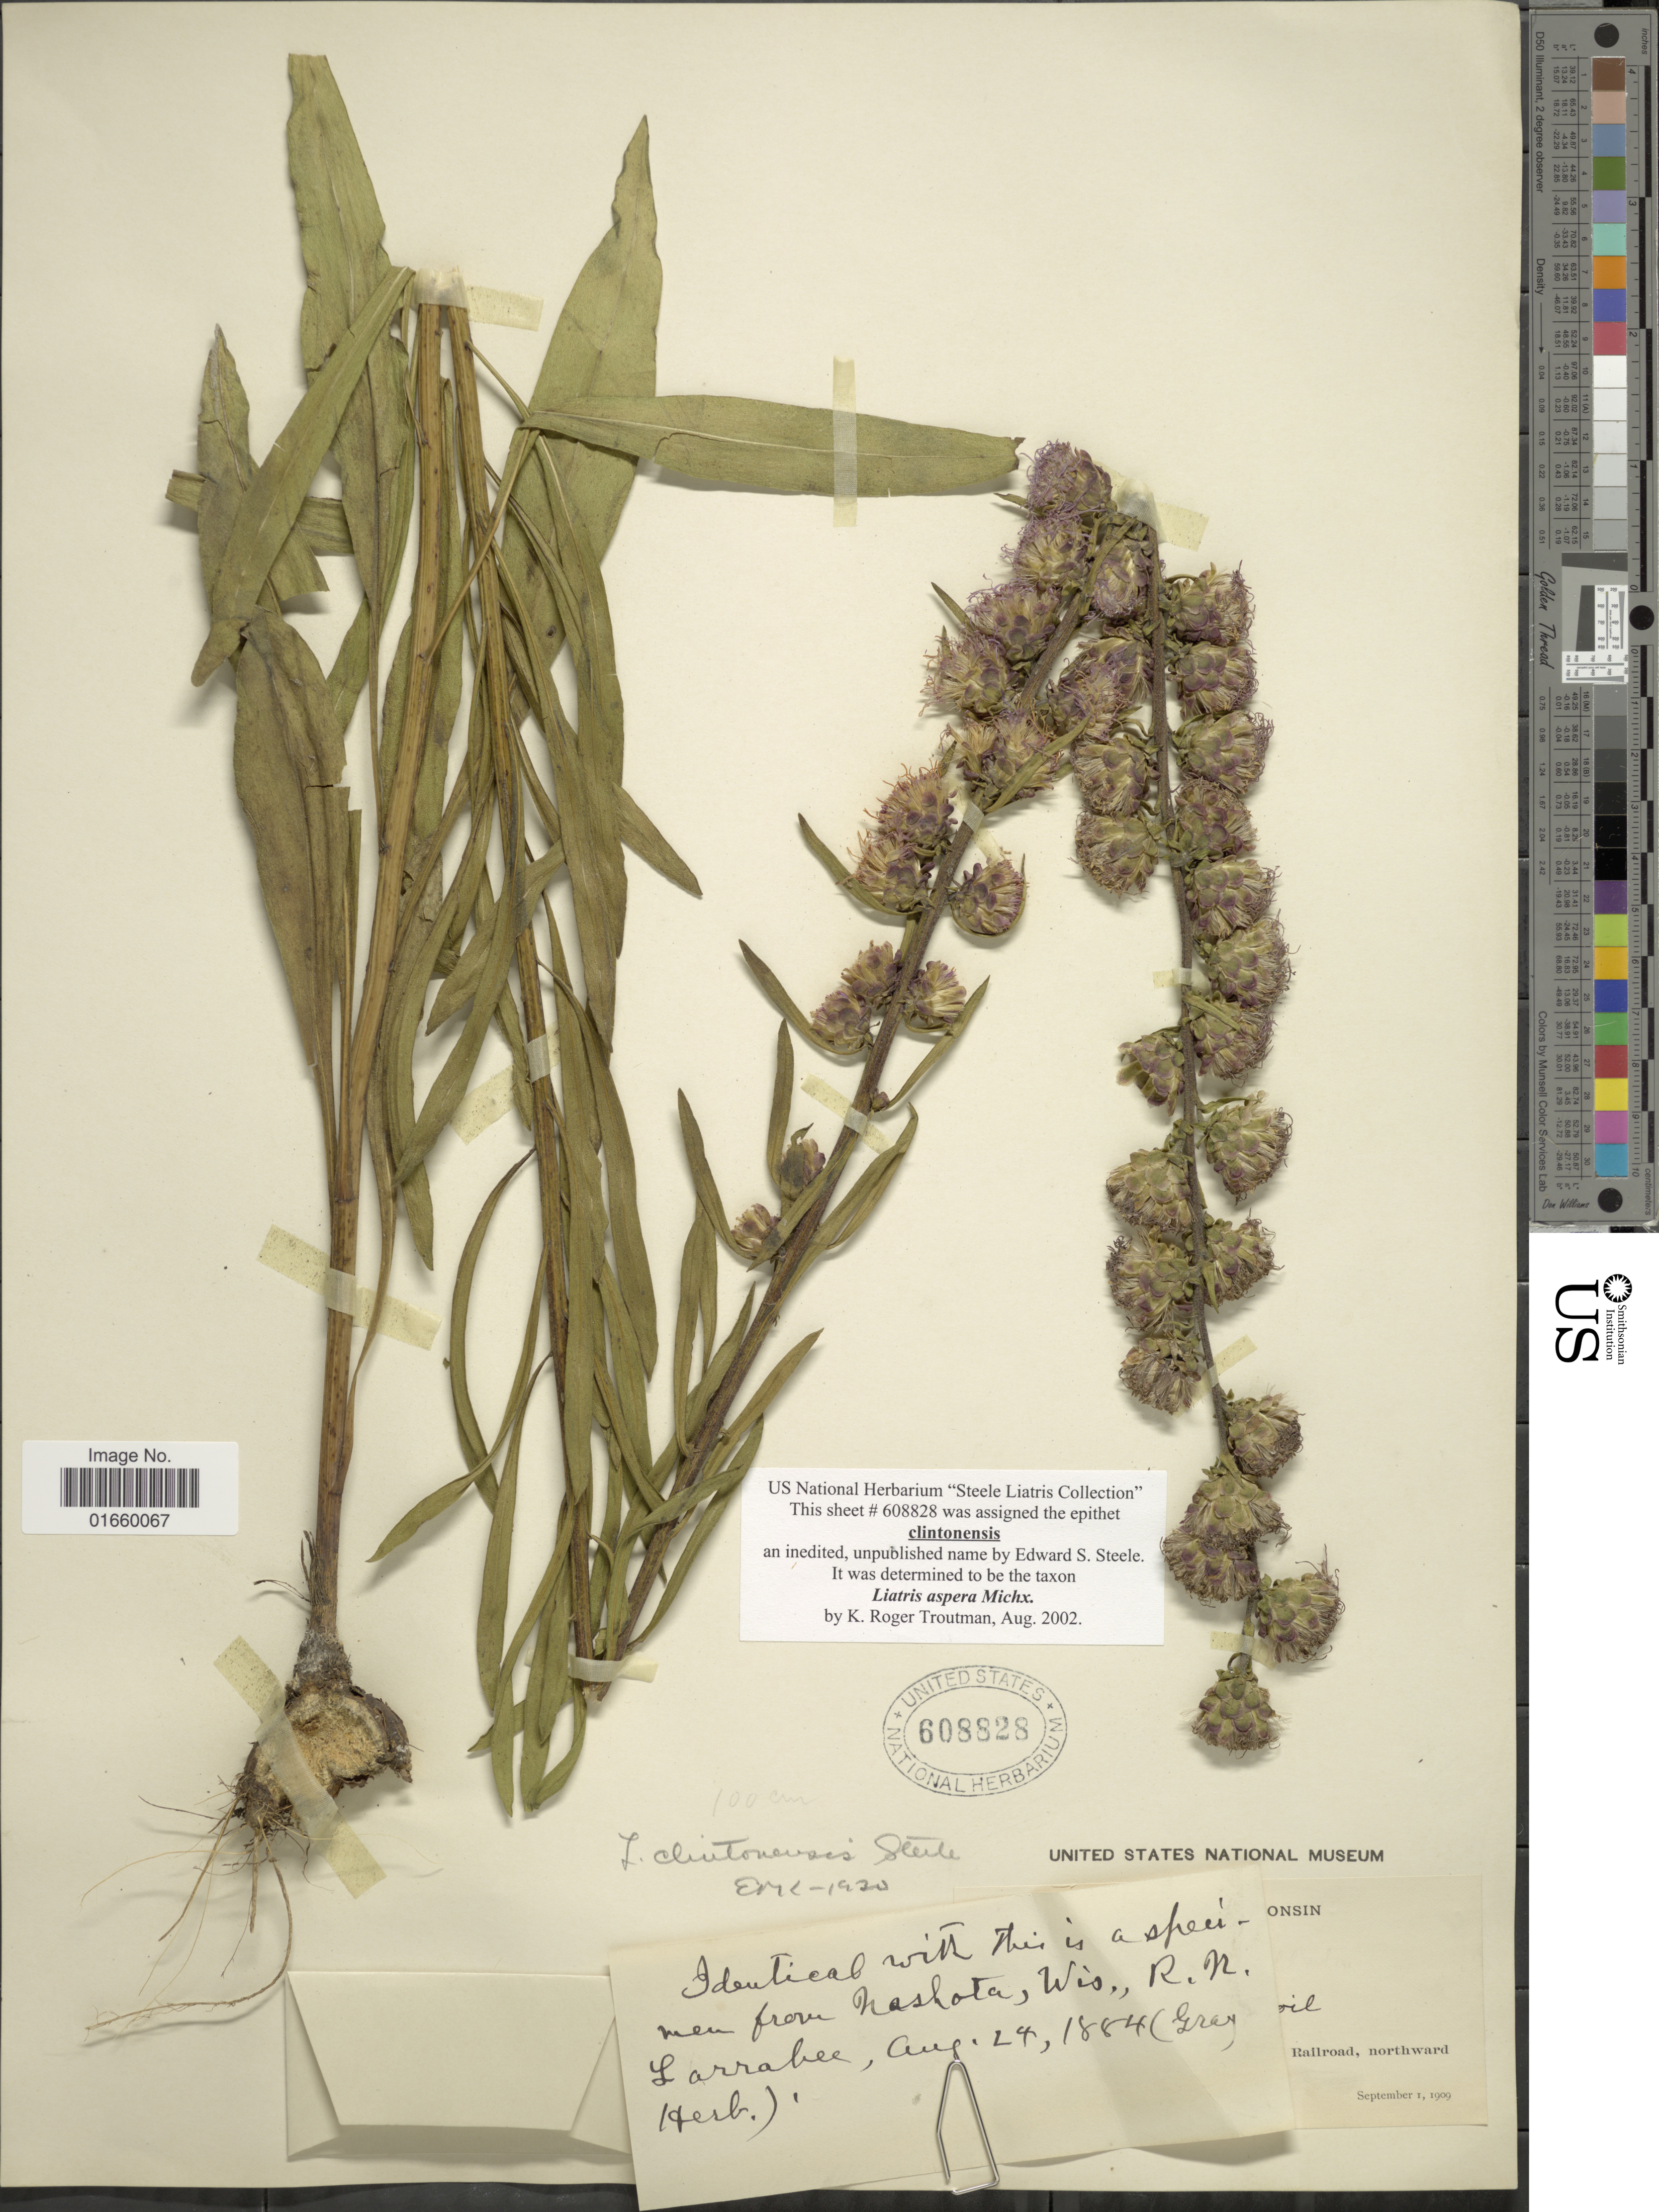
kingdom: Plantae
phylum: Tracheophyta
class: Magnoliopsida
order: Asterales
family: Asteraceae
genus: Liatris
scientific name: Liatris aspera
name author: Michx.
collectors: ex herb. Gray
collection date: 1909-08-24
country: United States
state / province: Wisconsin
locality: Nashota, Wis., Railroad, Northward. Larramie.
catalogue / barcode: US 608828